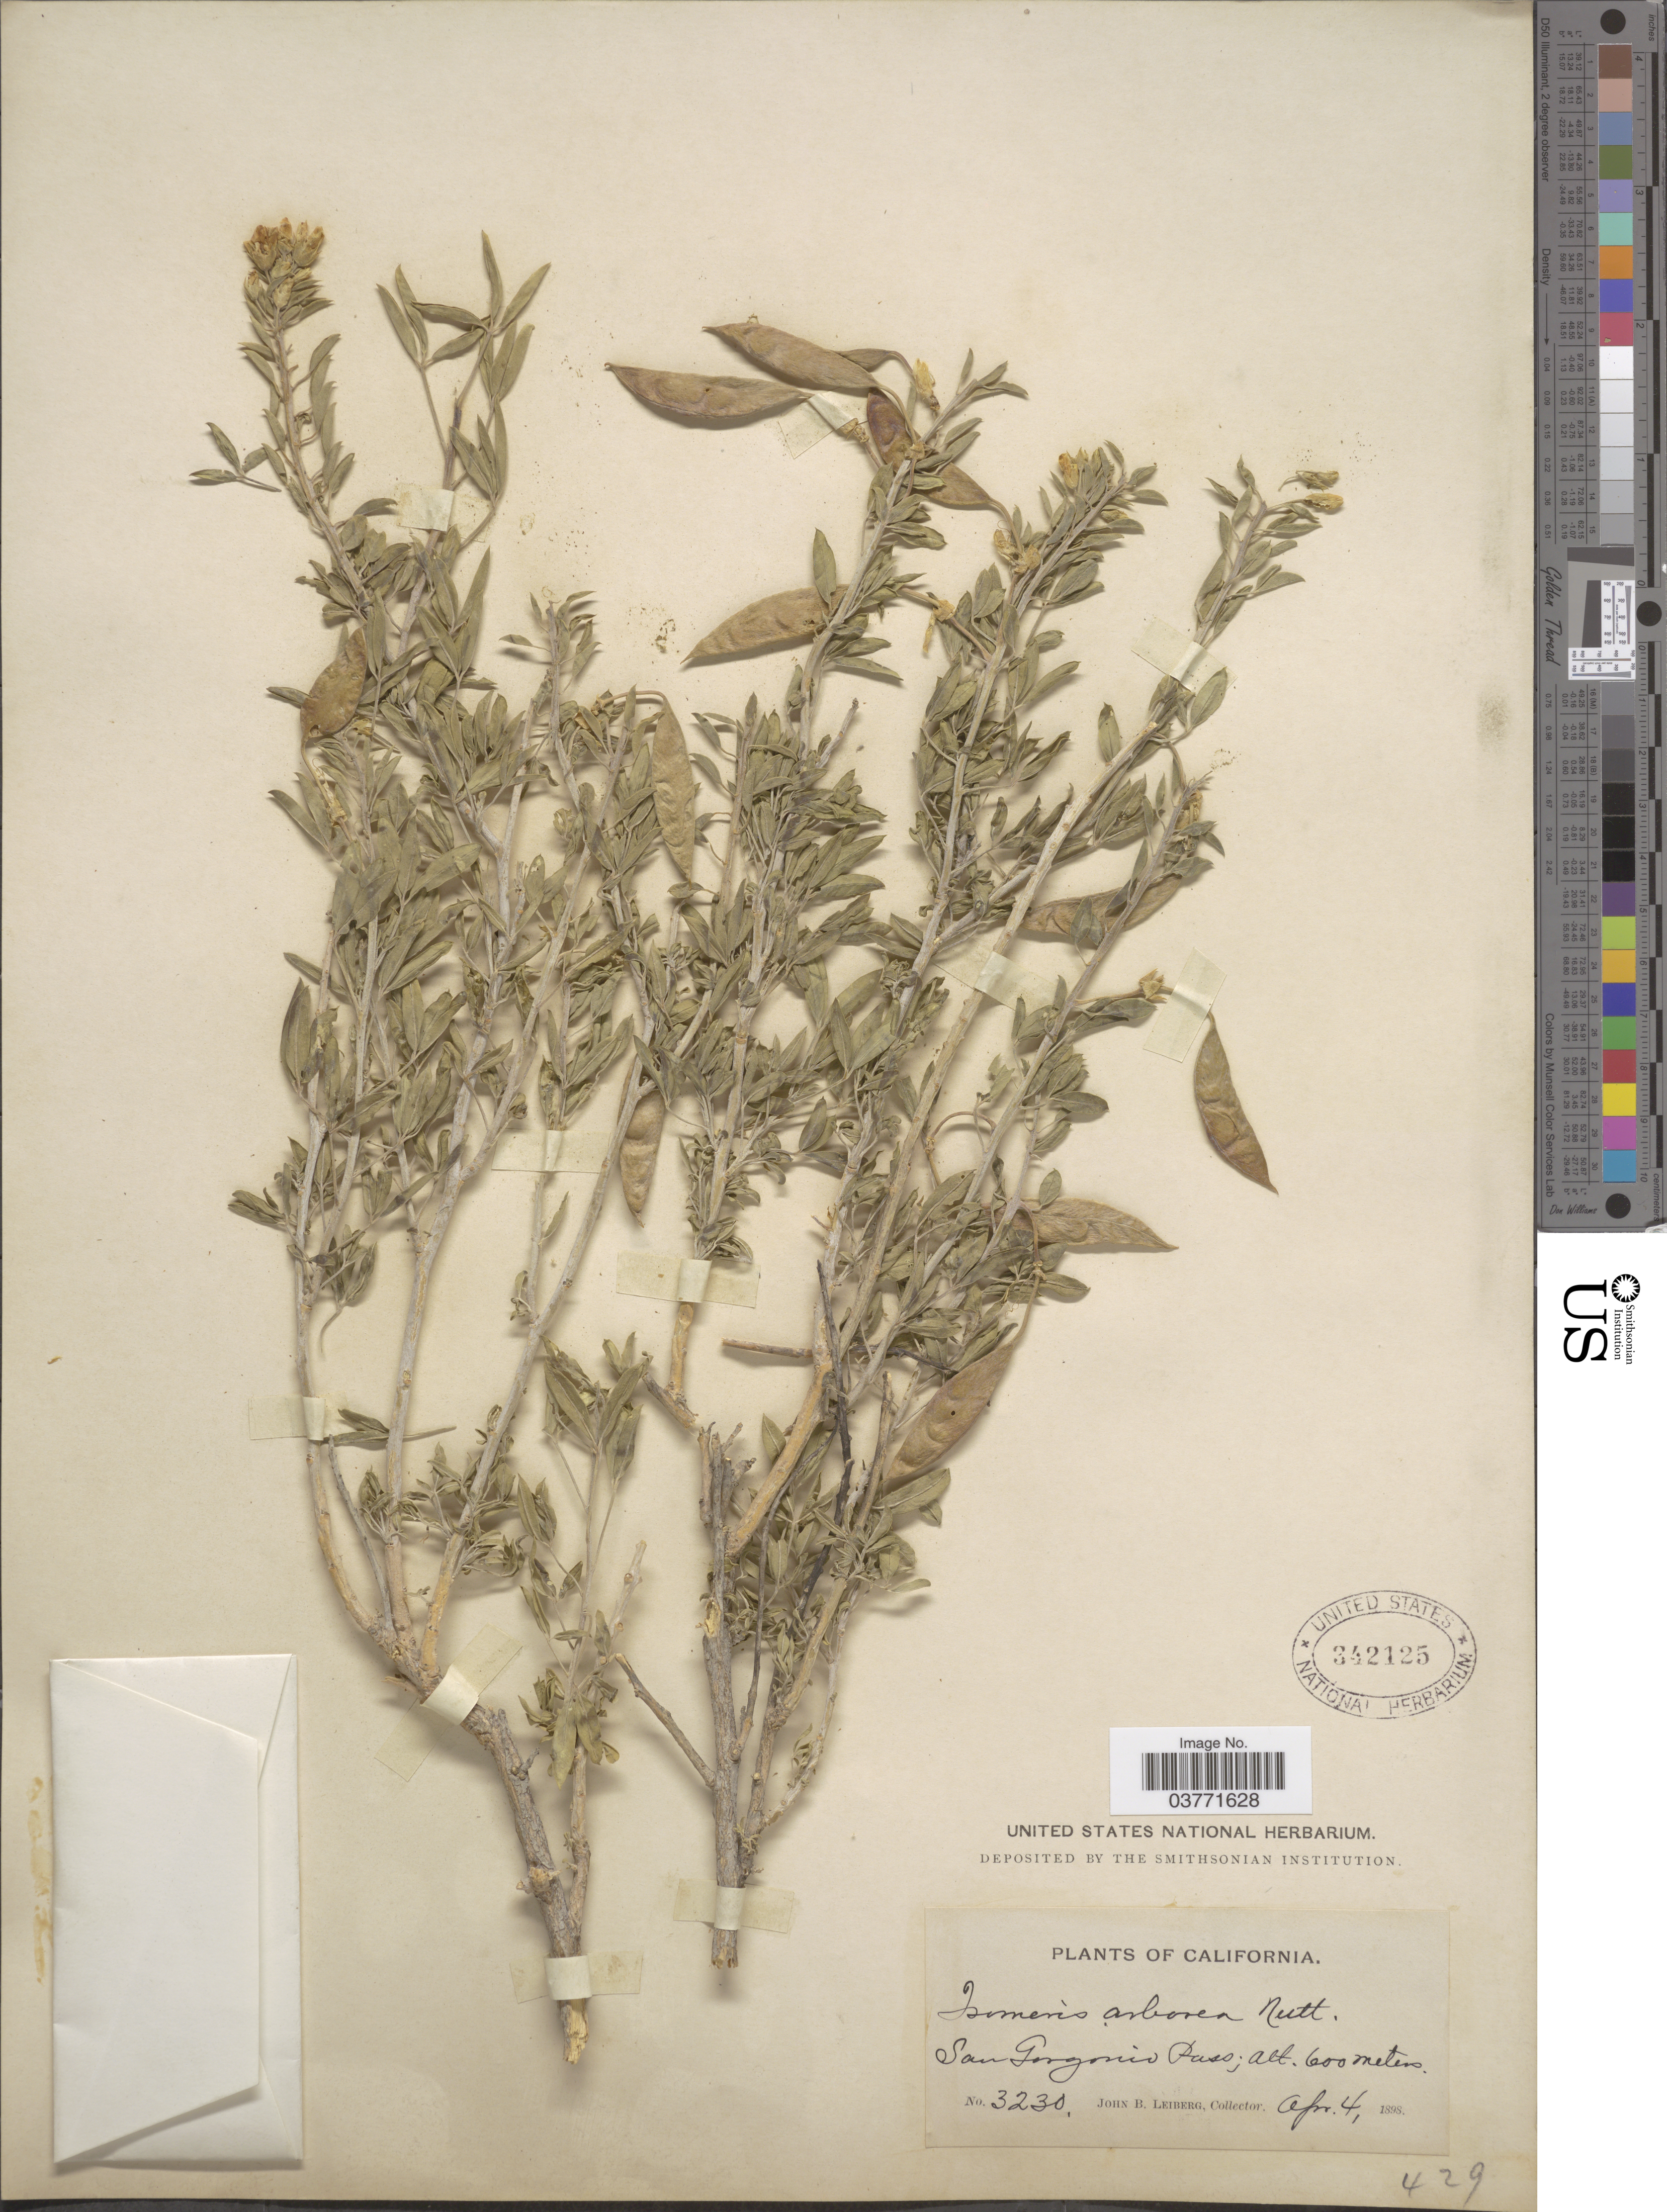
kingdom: Plantae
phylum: Tracheophyta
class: Magnoliopsida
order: Brassicales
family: Cleomaceae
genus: Cleomella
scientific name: Cleomella arborea var. angustata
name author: (Parish) Roalson & J.C. Hall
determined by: Strong, Mark T., (BOT), Smithsonian Institution - National Museum of Natural History (UNITED STATES)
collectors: J. B. Leiberg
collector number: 3230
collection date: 1898-04-04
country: United States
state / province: California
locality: San Gorgonio Paso.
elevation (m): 600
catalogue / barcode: US 342125